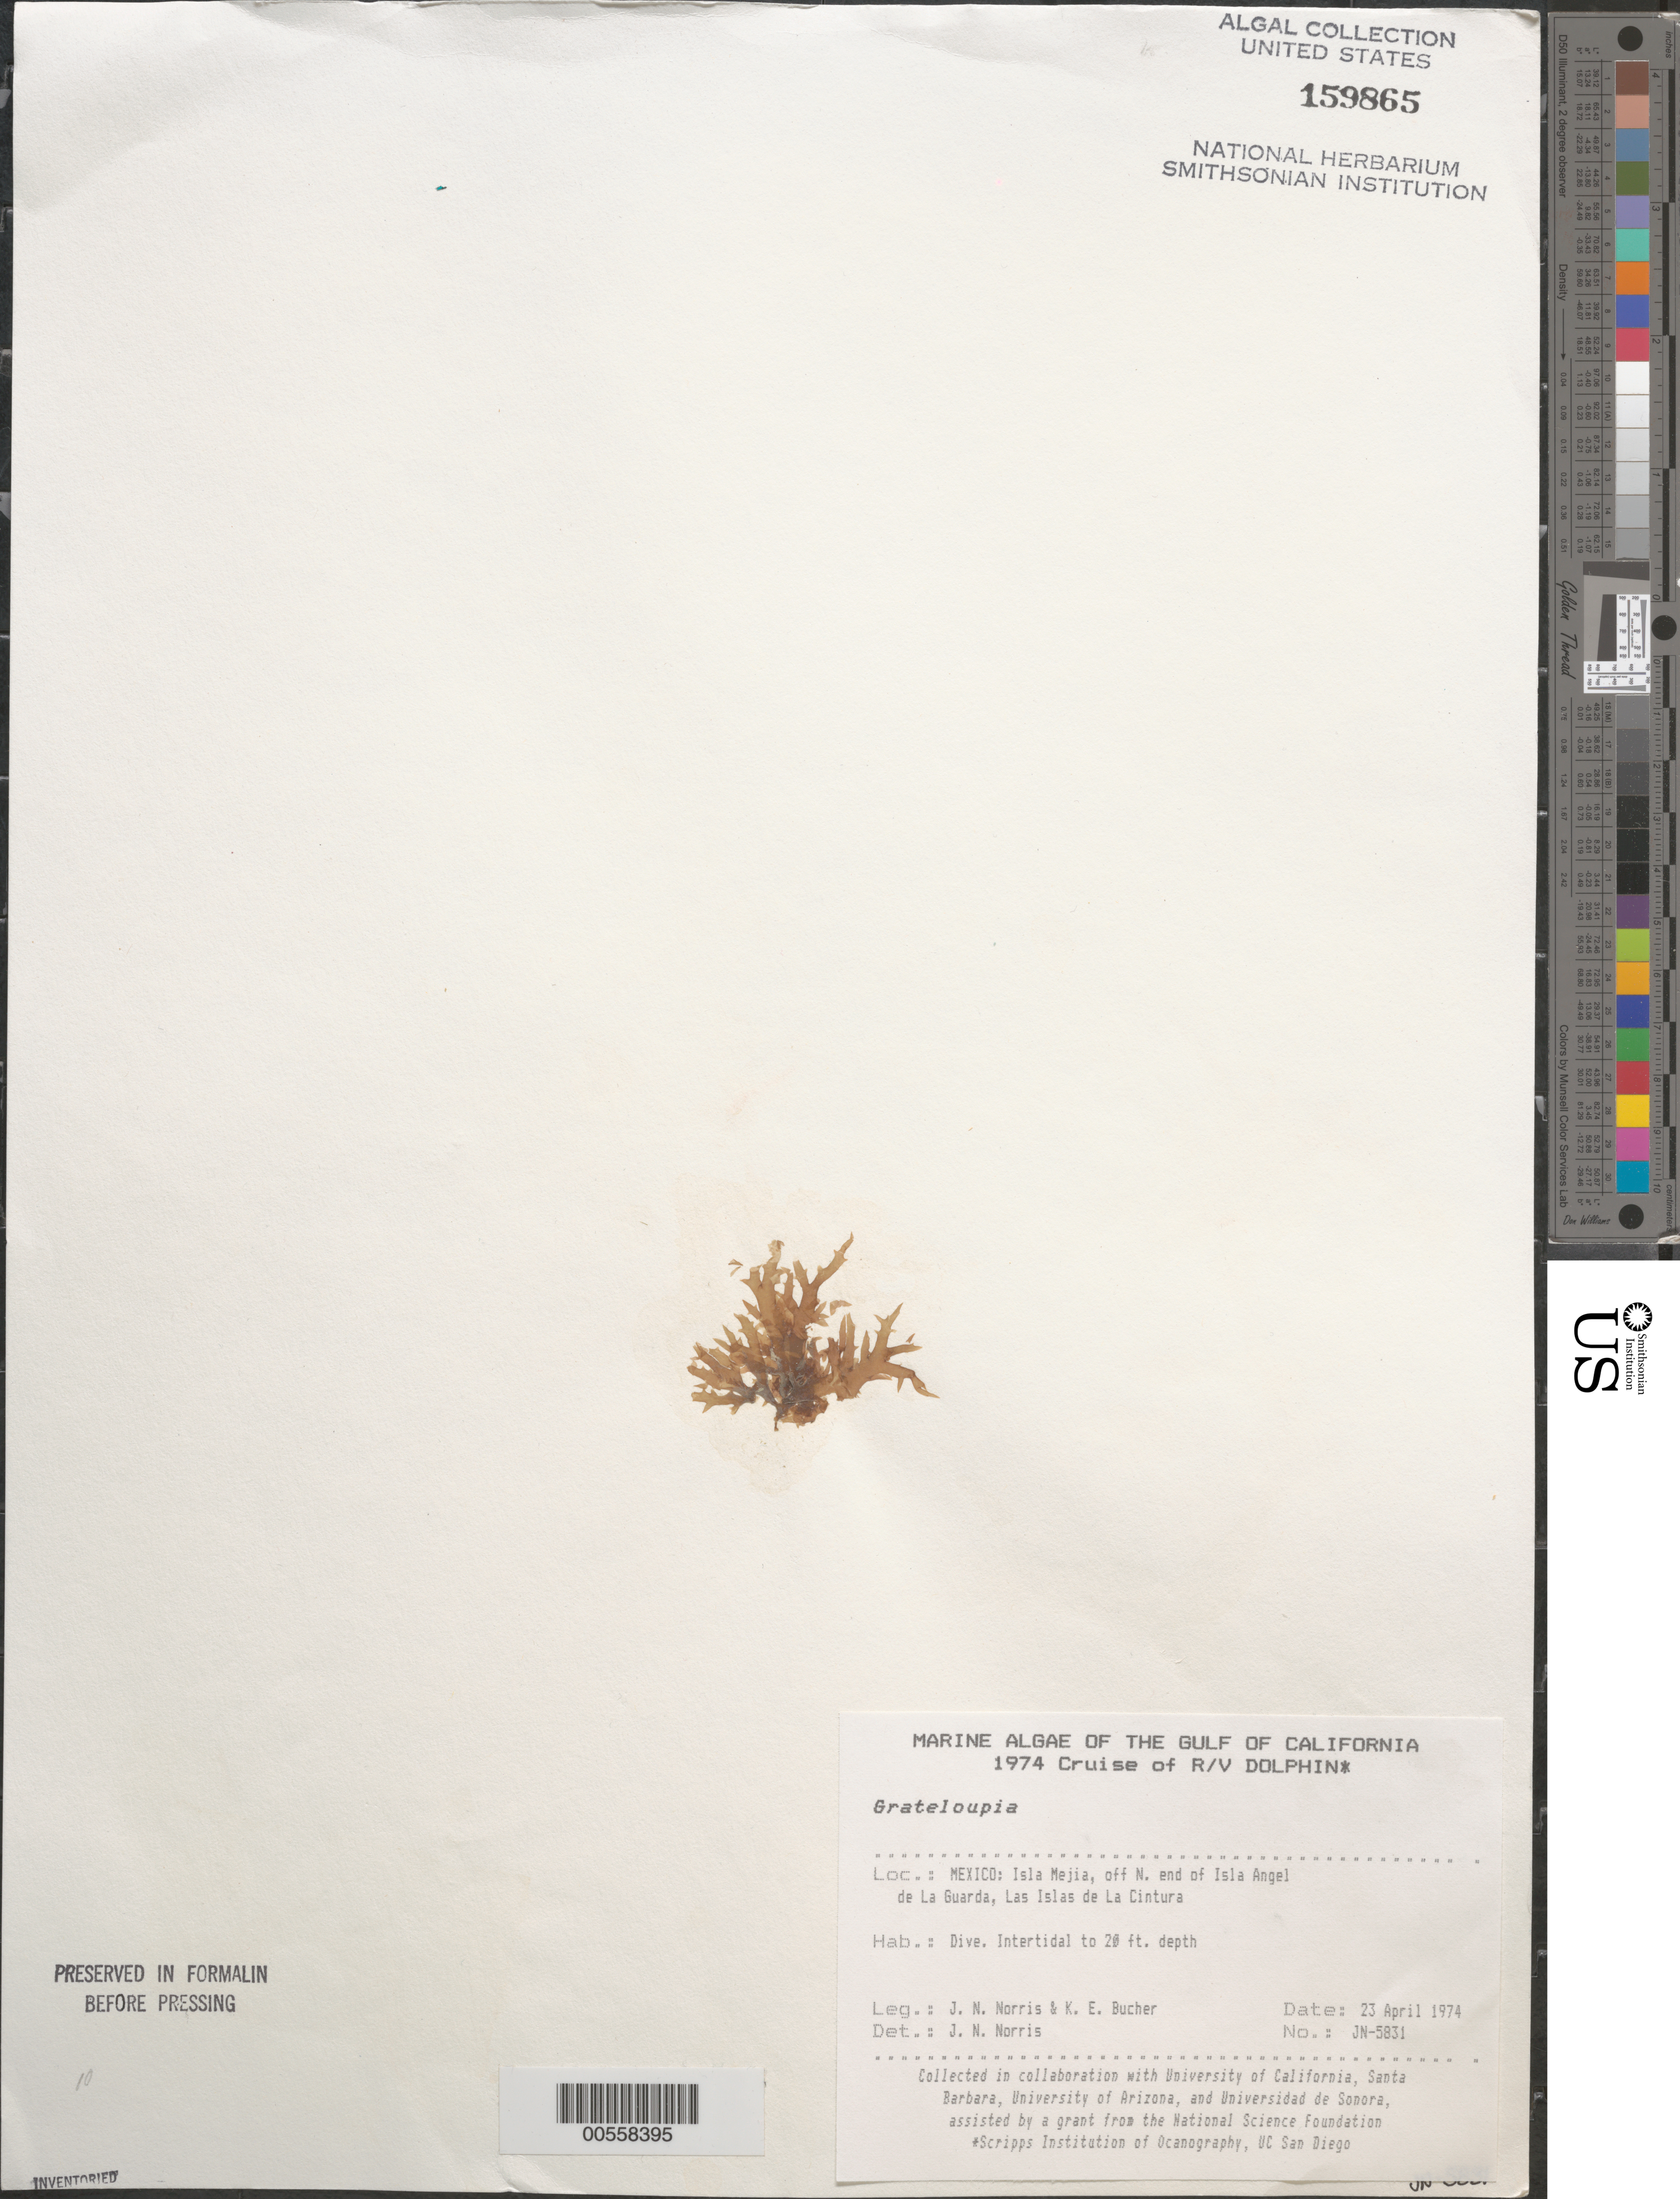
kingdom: Plantae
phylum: Rhodophyta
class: Florideophyceae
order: Halymeniales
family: Halymeniaceae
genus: Grateloupia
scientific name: Grateloupia sp.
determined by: Norris, James N.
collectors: J. N. Norris & K. E. Bucher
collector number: JN-5831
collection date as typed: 23 Apr 1974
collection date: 1974-04-23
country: Mexico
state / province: Baja California Norte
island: Isla Mejia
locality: Off Isla Angel de la Guarda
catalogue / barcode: US 159865